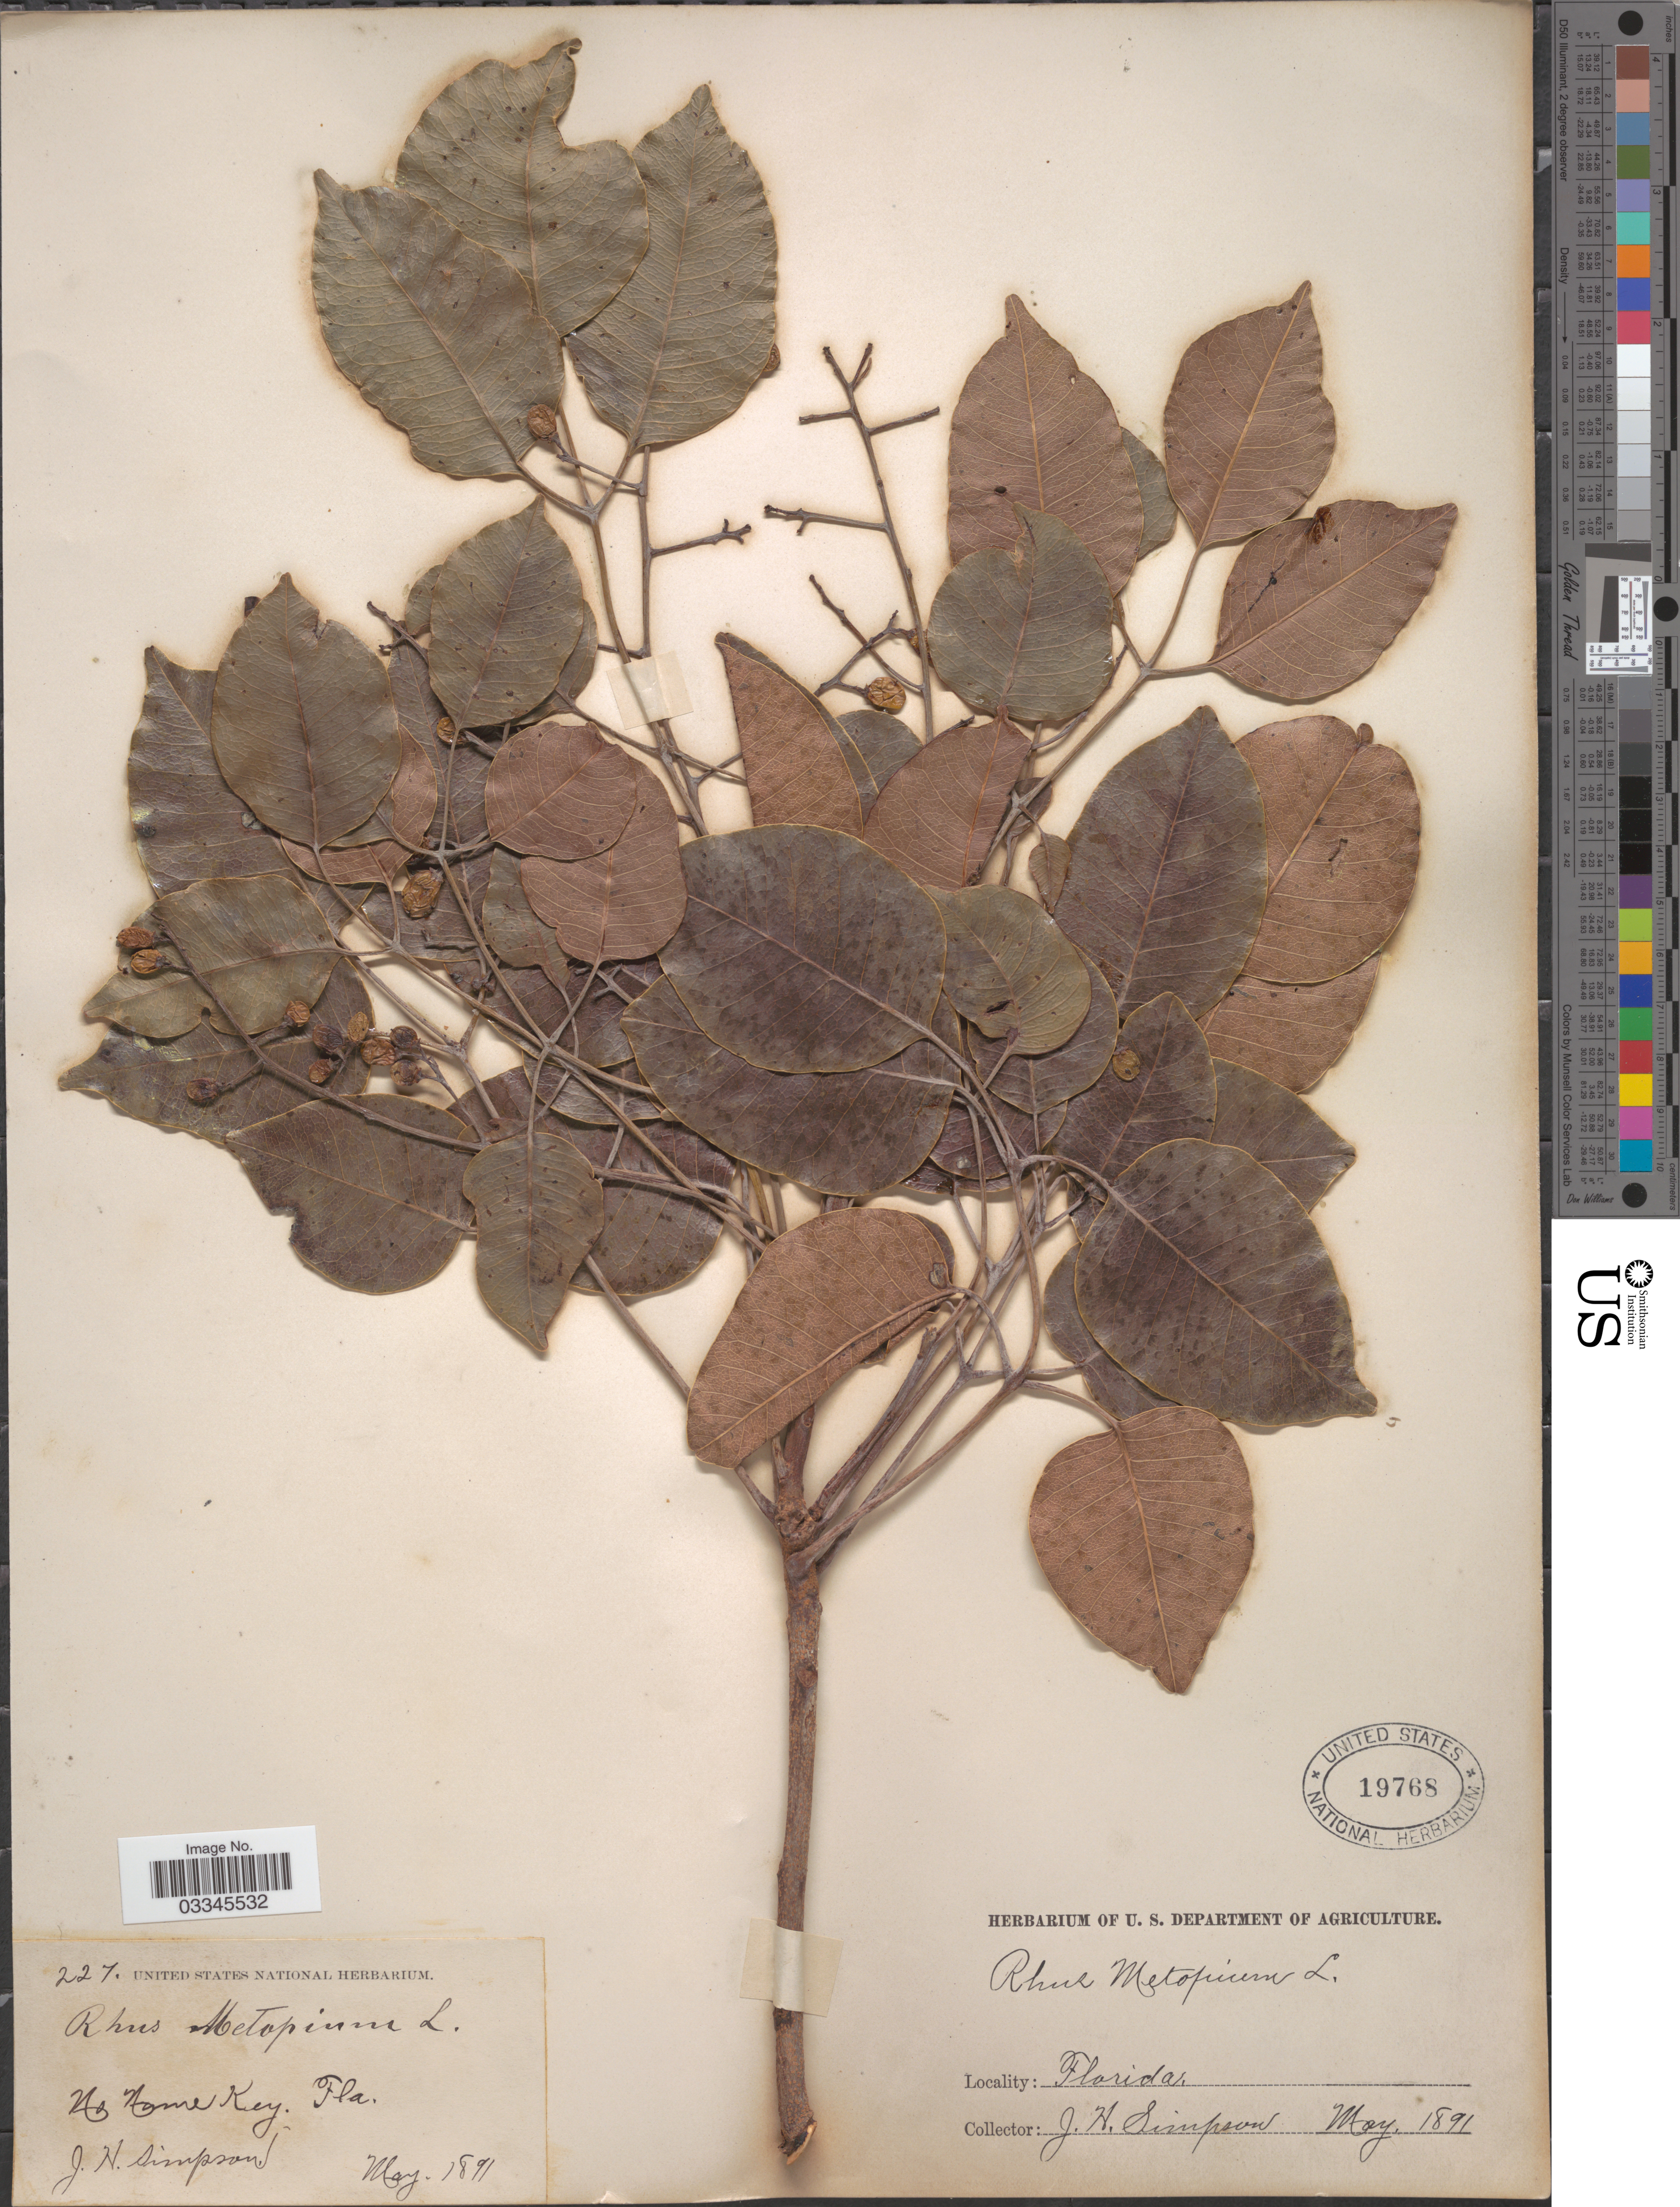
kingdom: Plantae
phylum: Tracheophyta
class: Magnoliopsida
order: Sapindales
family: Anacardiaceae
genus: Metopium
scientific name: Metopium toxiferum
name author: (L.) Krug & Urb.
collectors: J. H. Simpson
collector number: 227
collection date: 1891-05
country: United States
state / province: Florida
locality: No Name Key.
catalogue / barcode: US 19768